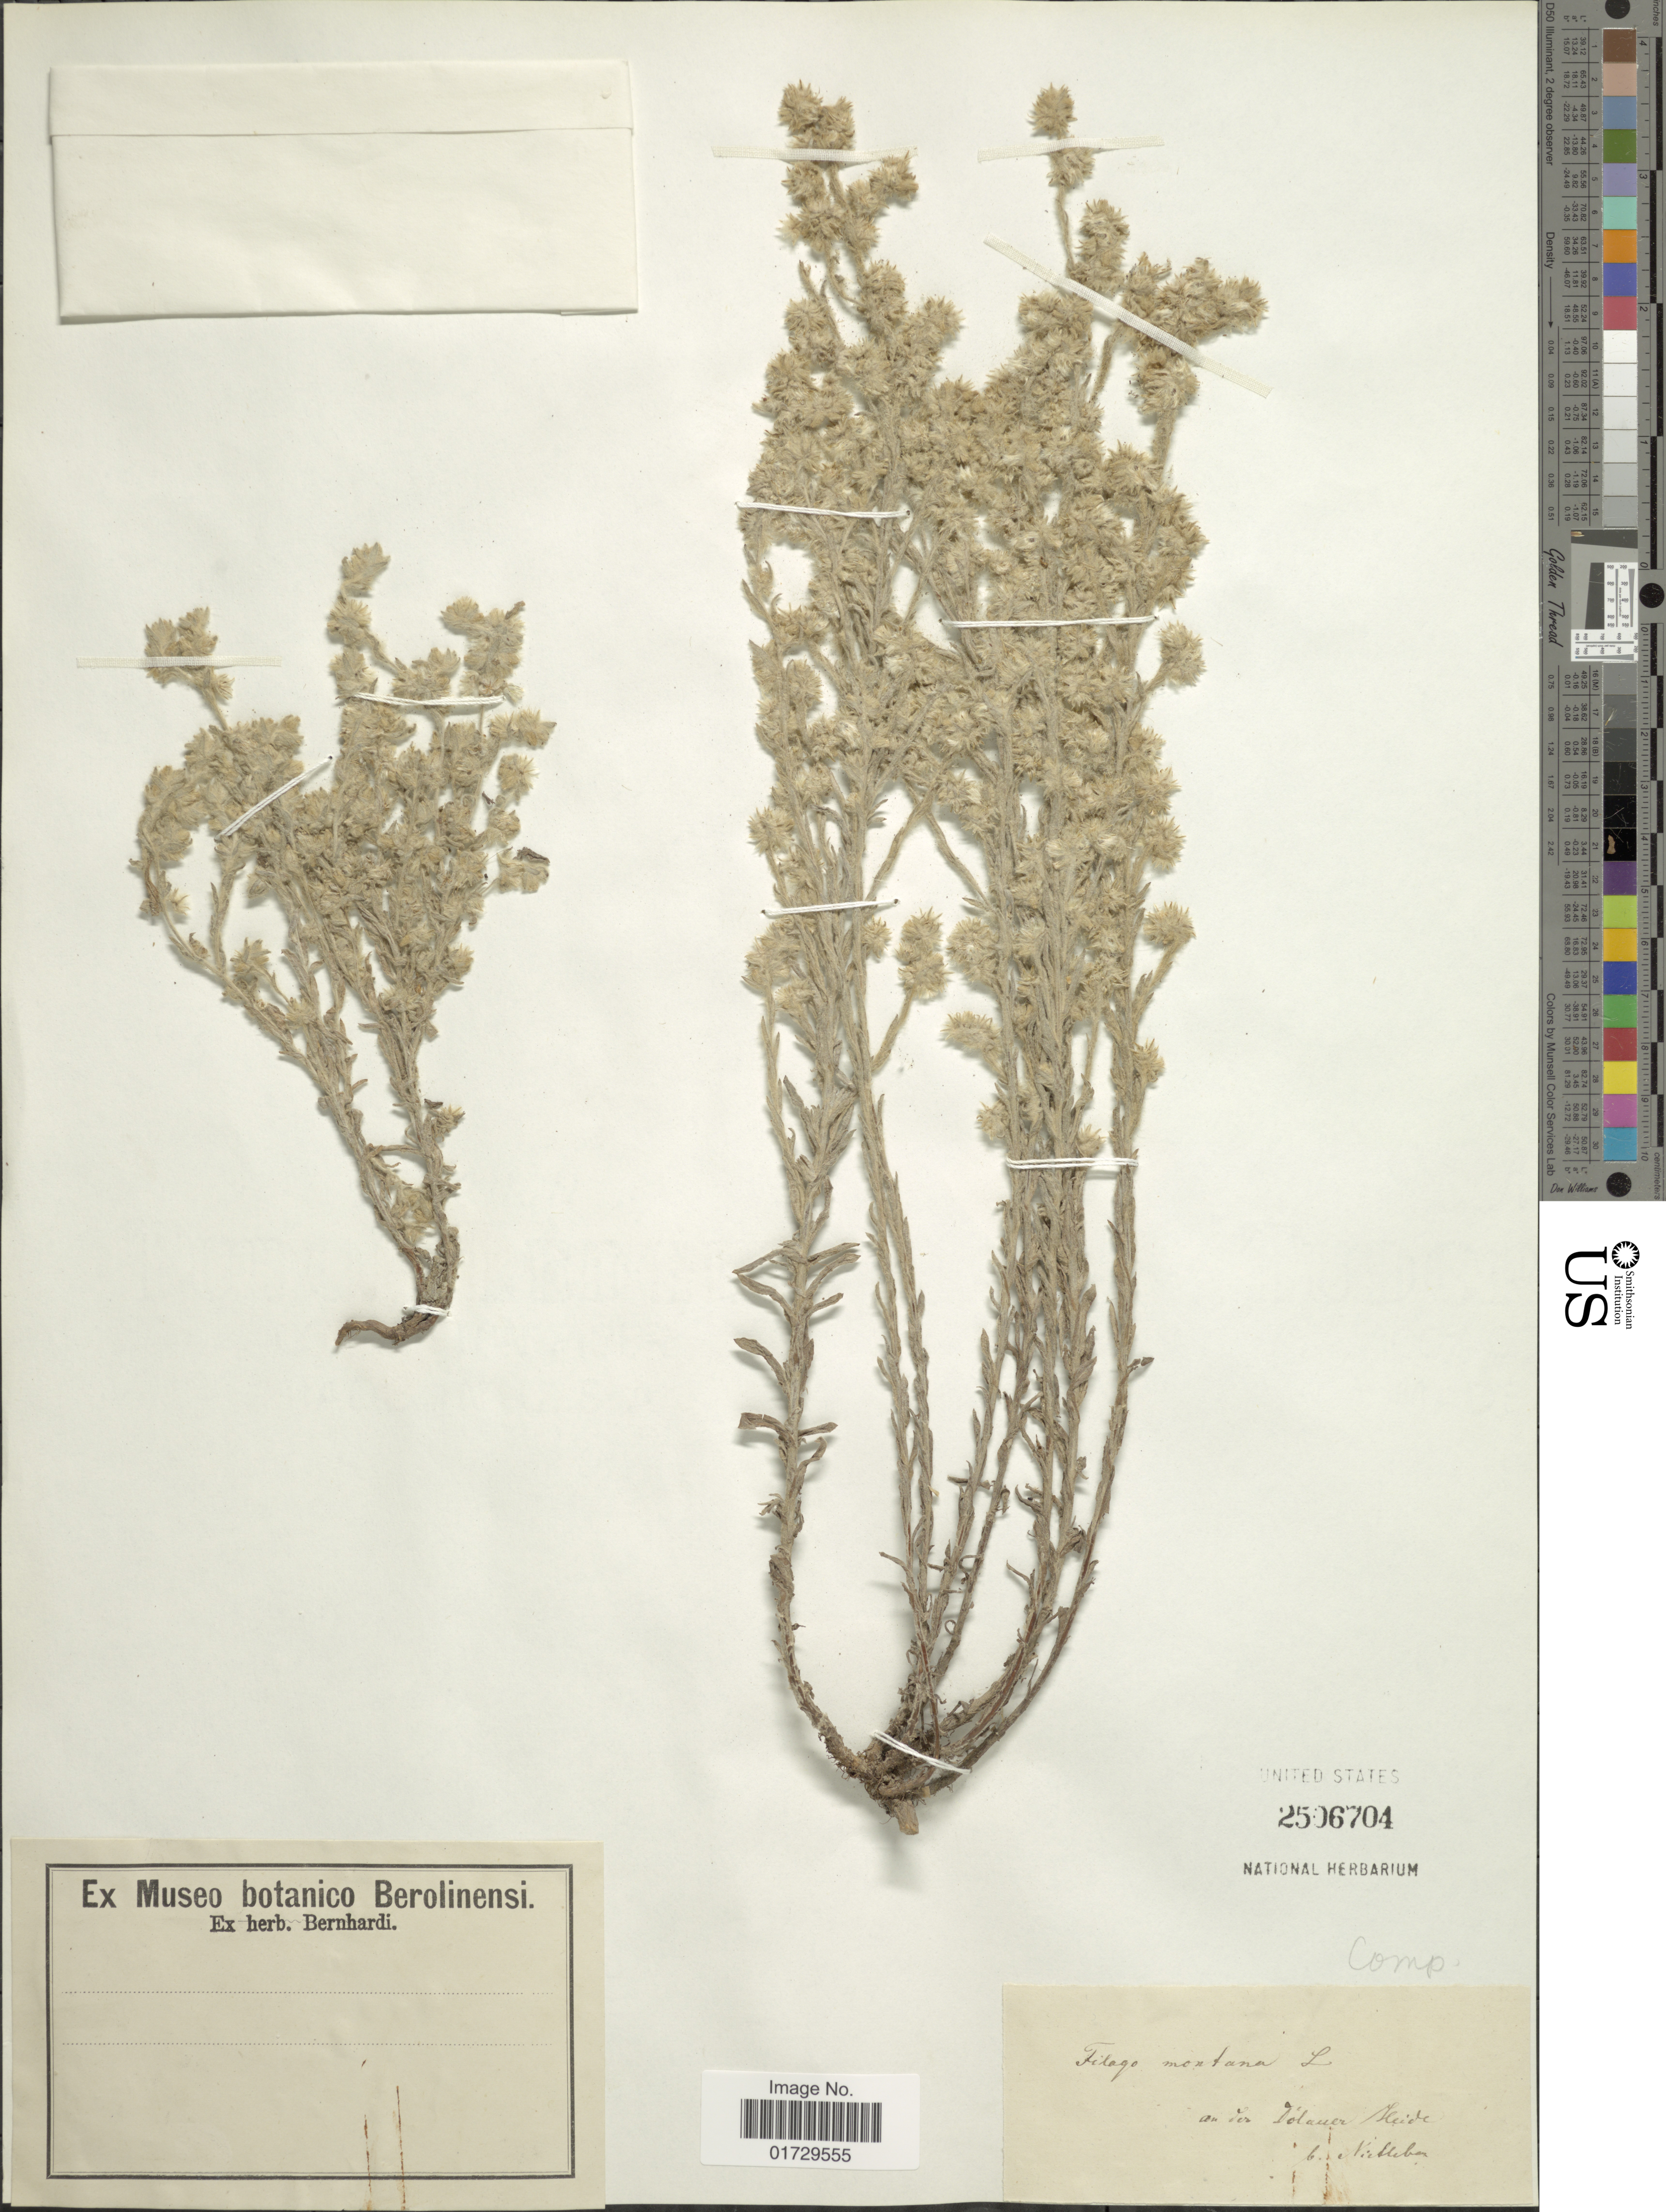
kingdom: Plantae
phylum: Tracheophyta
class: Magnoliopsida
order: Asterales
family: Asteraceae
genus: Filago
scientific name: Filago montana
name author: L.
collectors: Niederlein, --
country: Germany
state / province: Sachsen-Anhalt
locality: Au der Dolauer Heide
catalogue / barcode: US 2506704